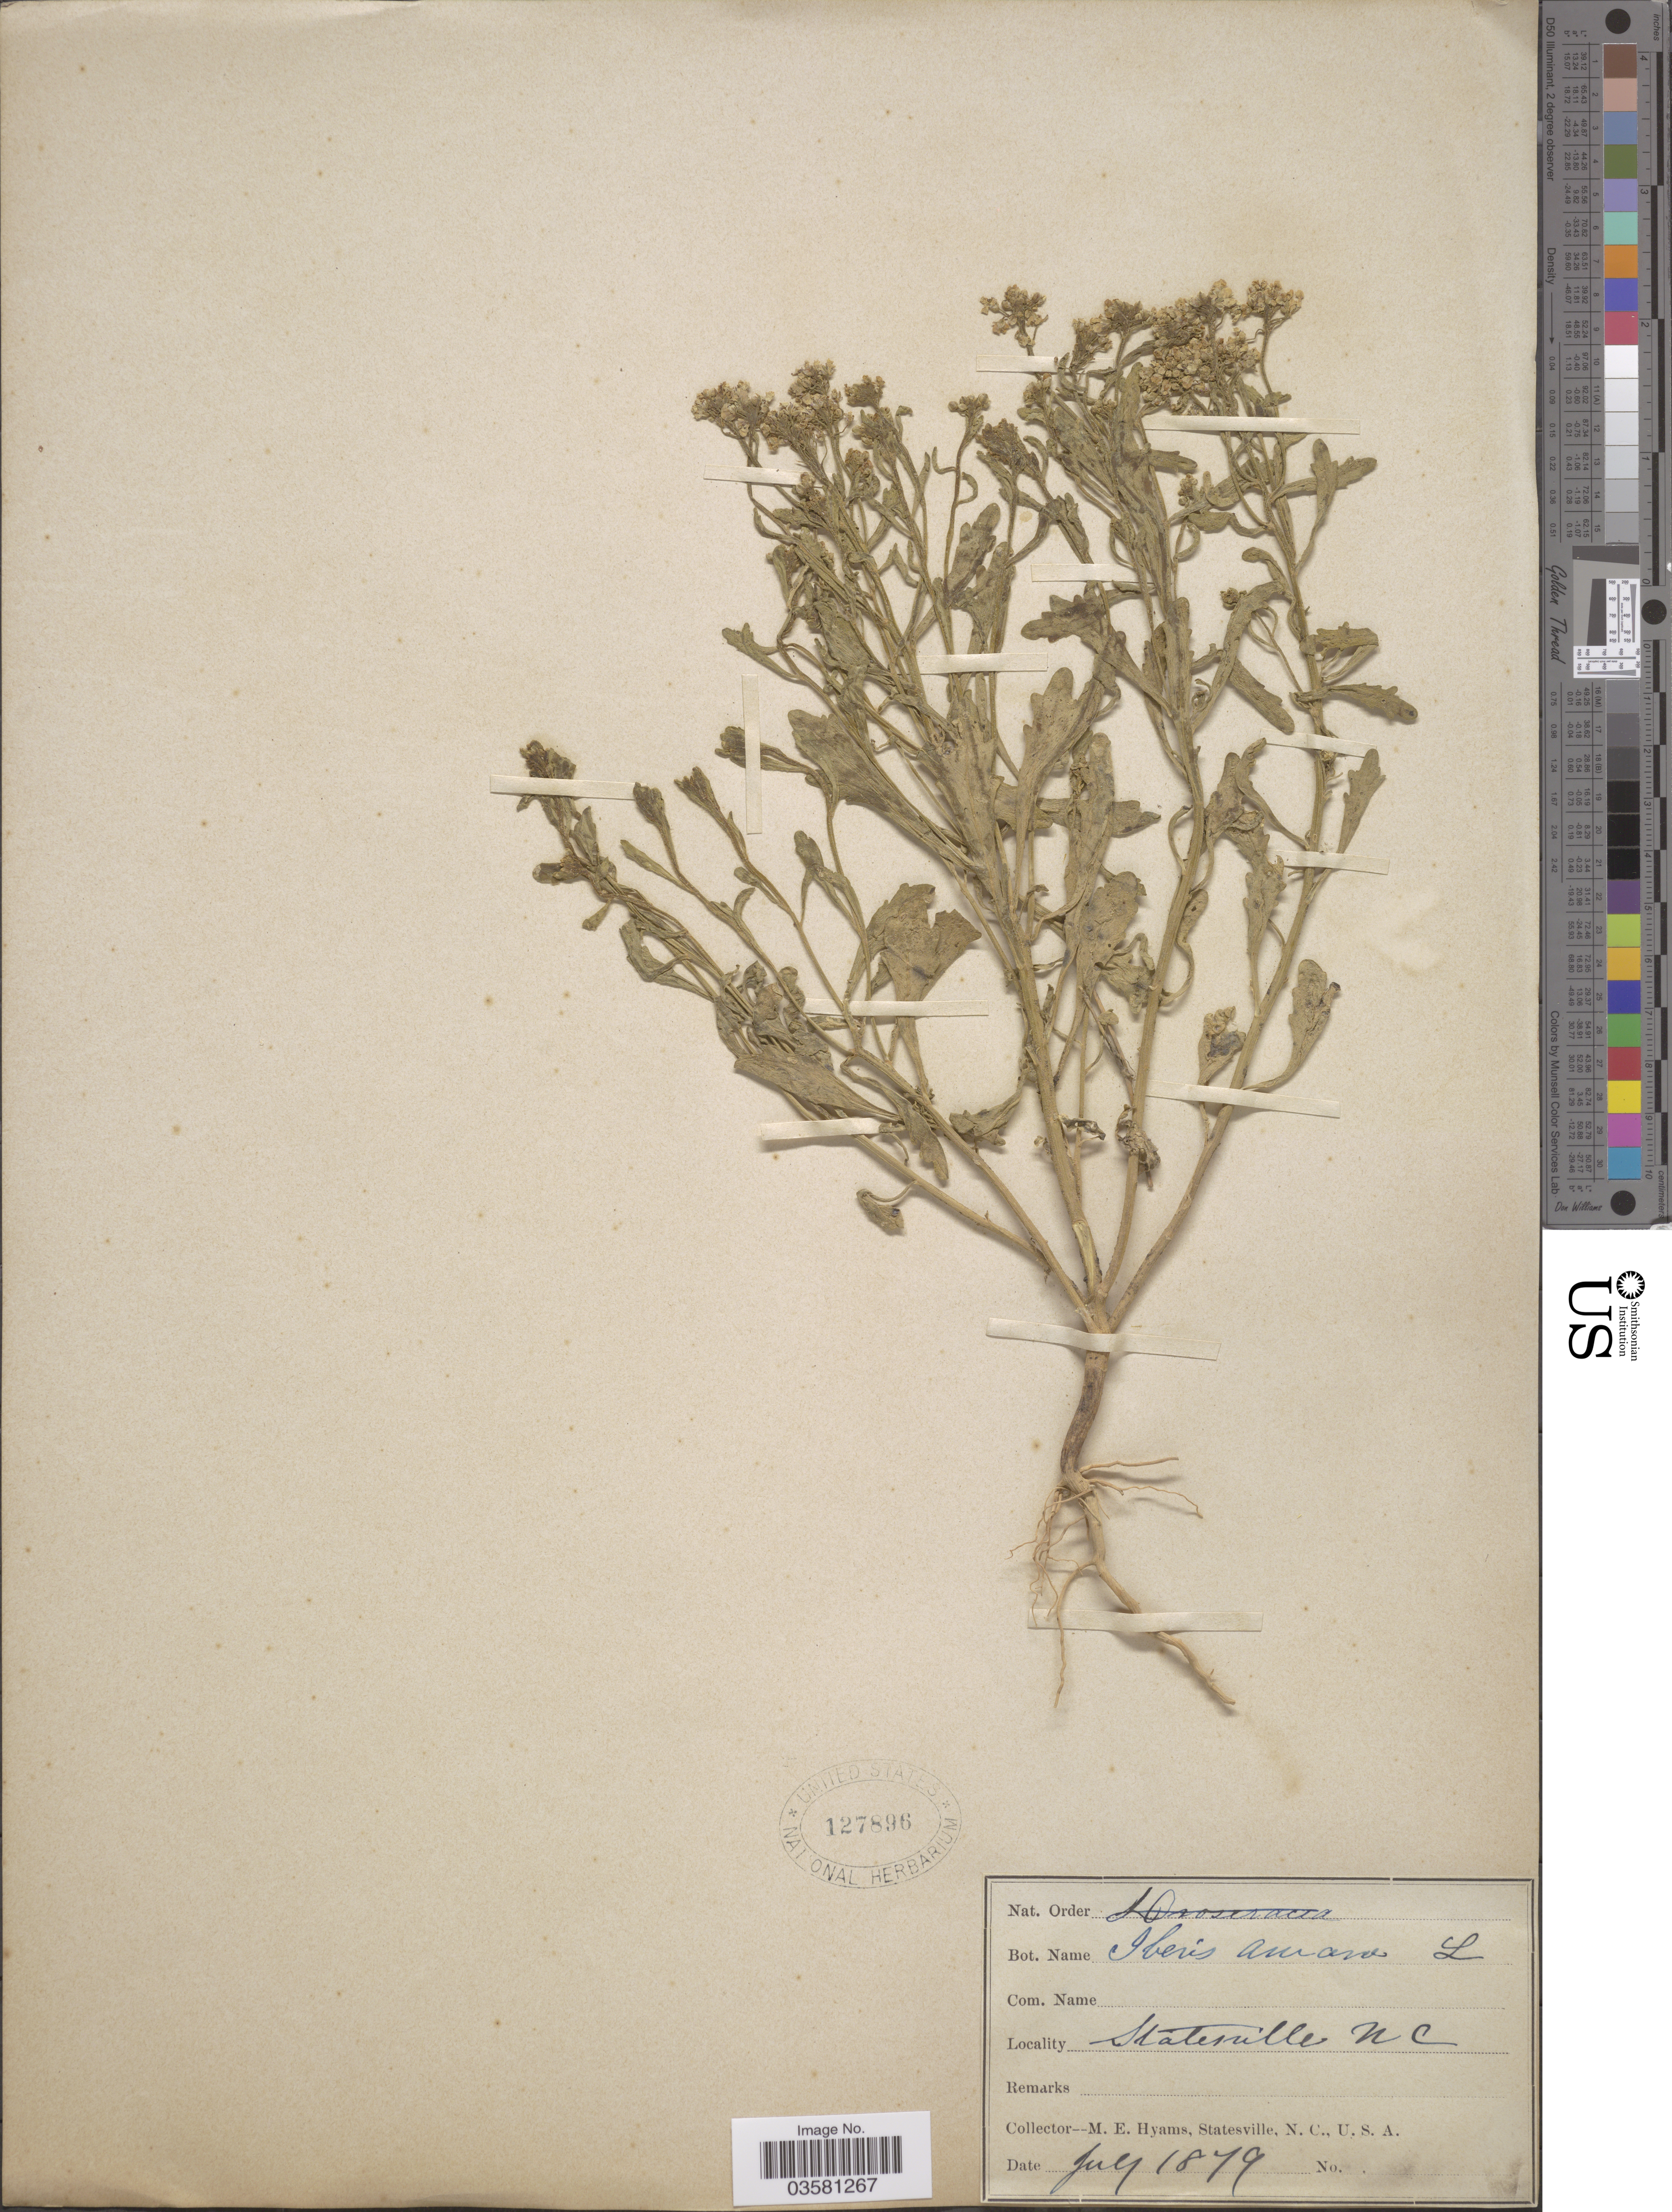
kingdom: Plantae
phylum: Tracheophyta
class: Magnoliopsida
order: Brassicales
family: Brassicaceae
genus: Iberis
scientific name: Iberis amara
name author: L.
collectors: M. E. Hyams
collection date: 1879-07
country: United States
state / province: North Carolina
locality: Statesville.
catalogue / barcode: US 127896